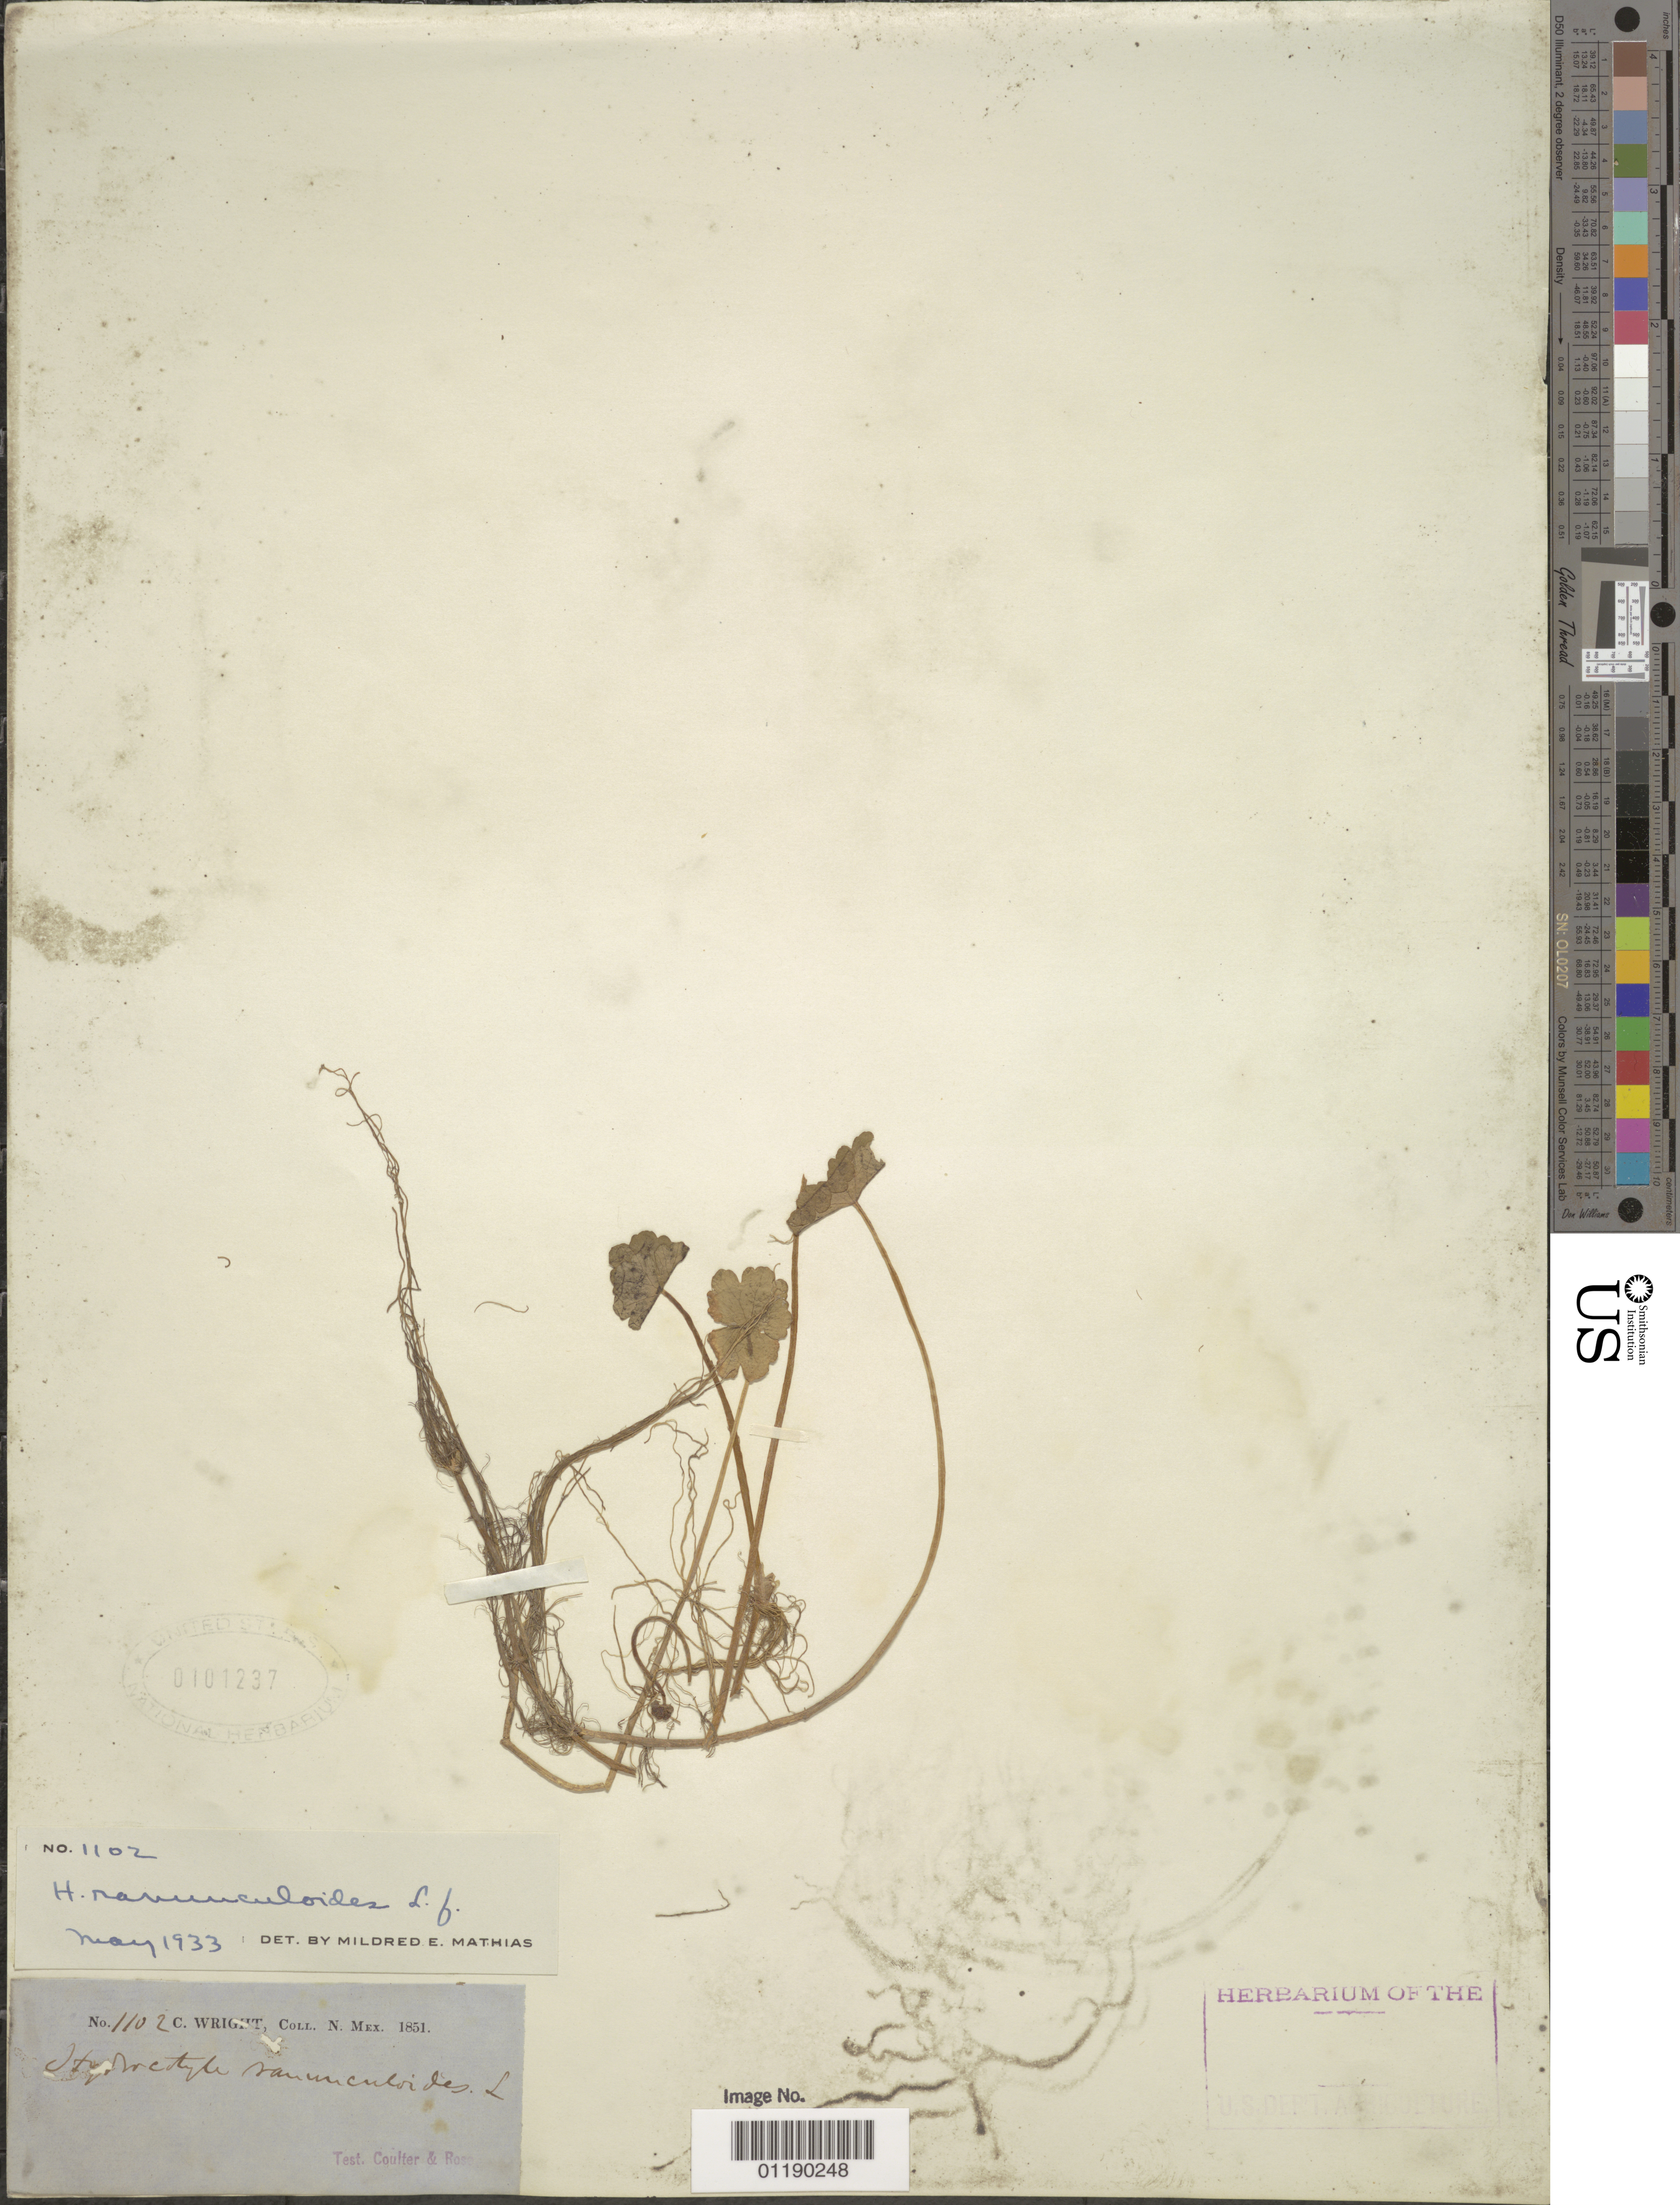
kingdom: Plantae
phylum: Tracheophyta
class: Magnoliopsida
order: Apiales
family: Araliaceae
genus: Hydrocotyle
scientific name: Hydrocotyle ranunculoides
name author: L. f.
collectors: C. Wright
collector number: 1102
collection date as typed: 1851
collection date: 1851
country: United States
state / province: New Mexico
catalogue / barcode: US 101237